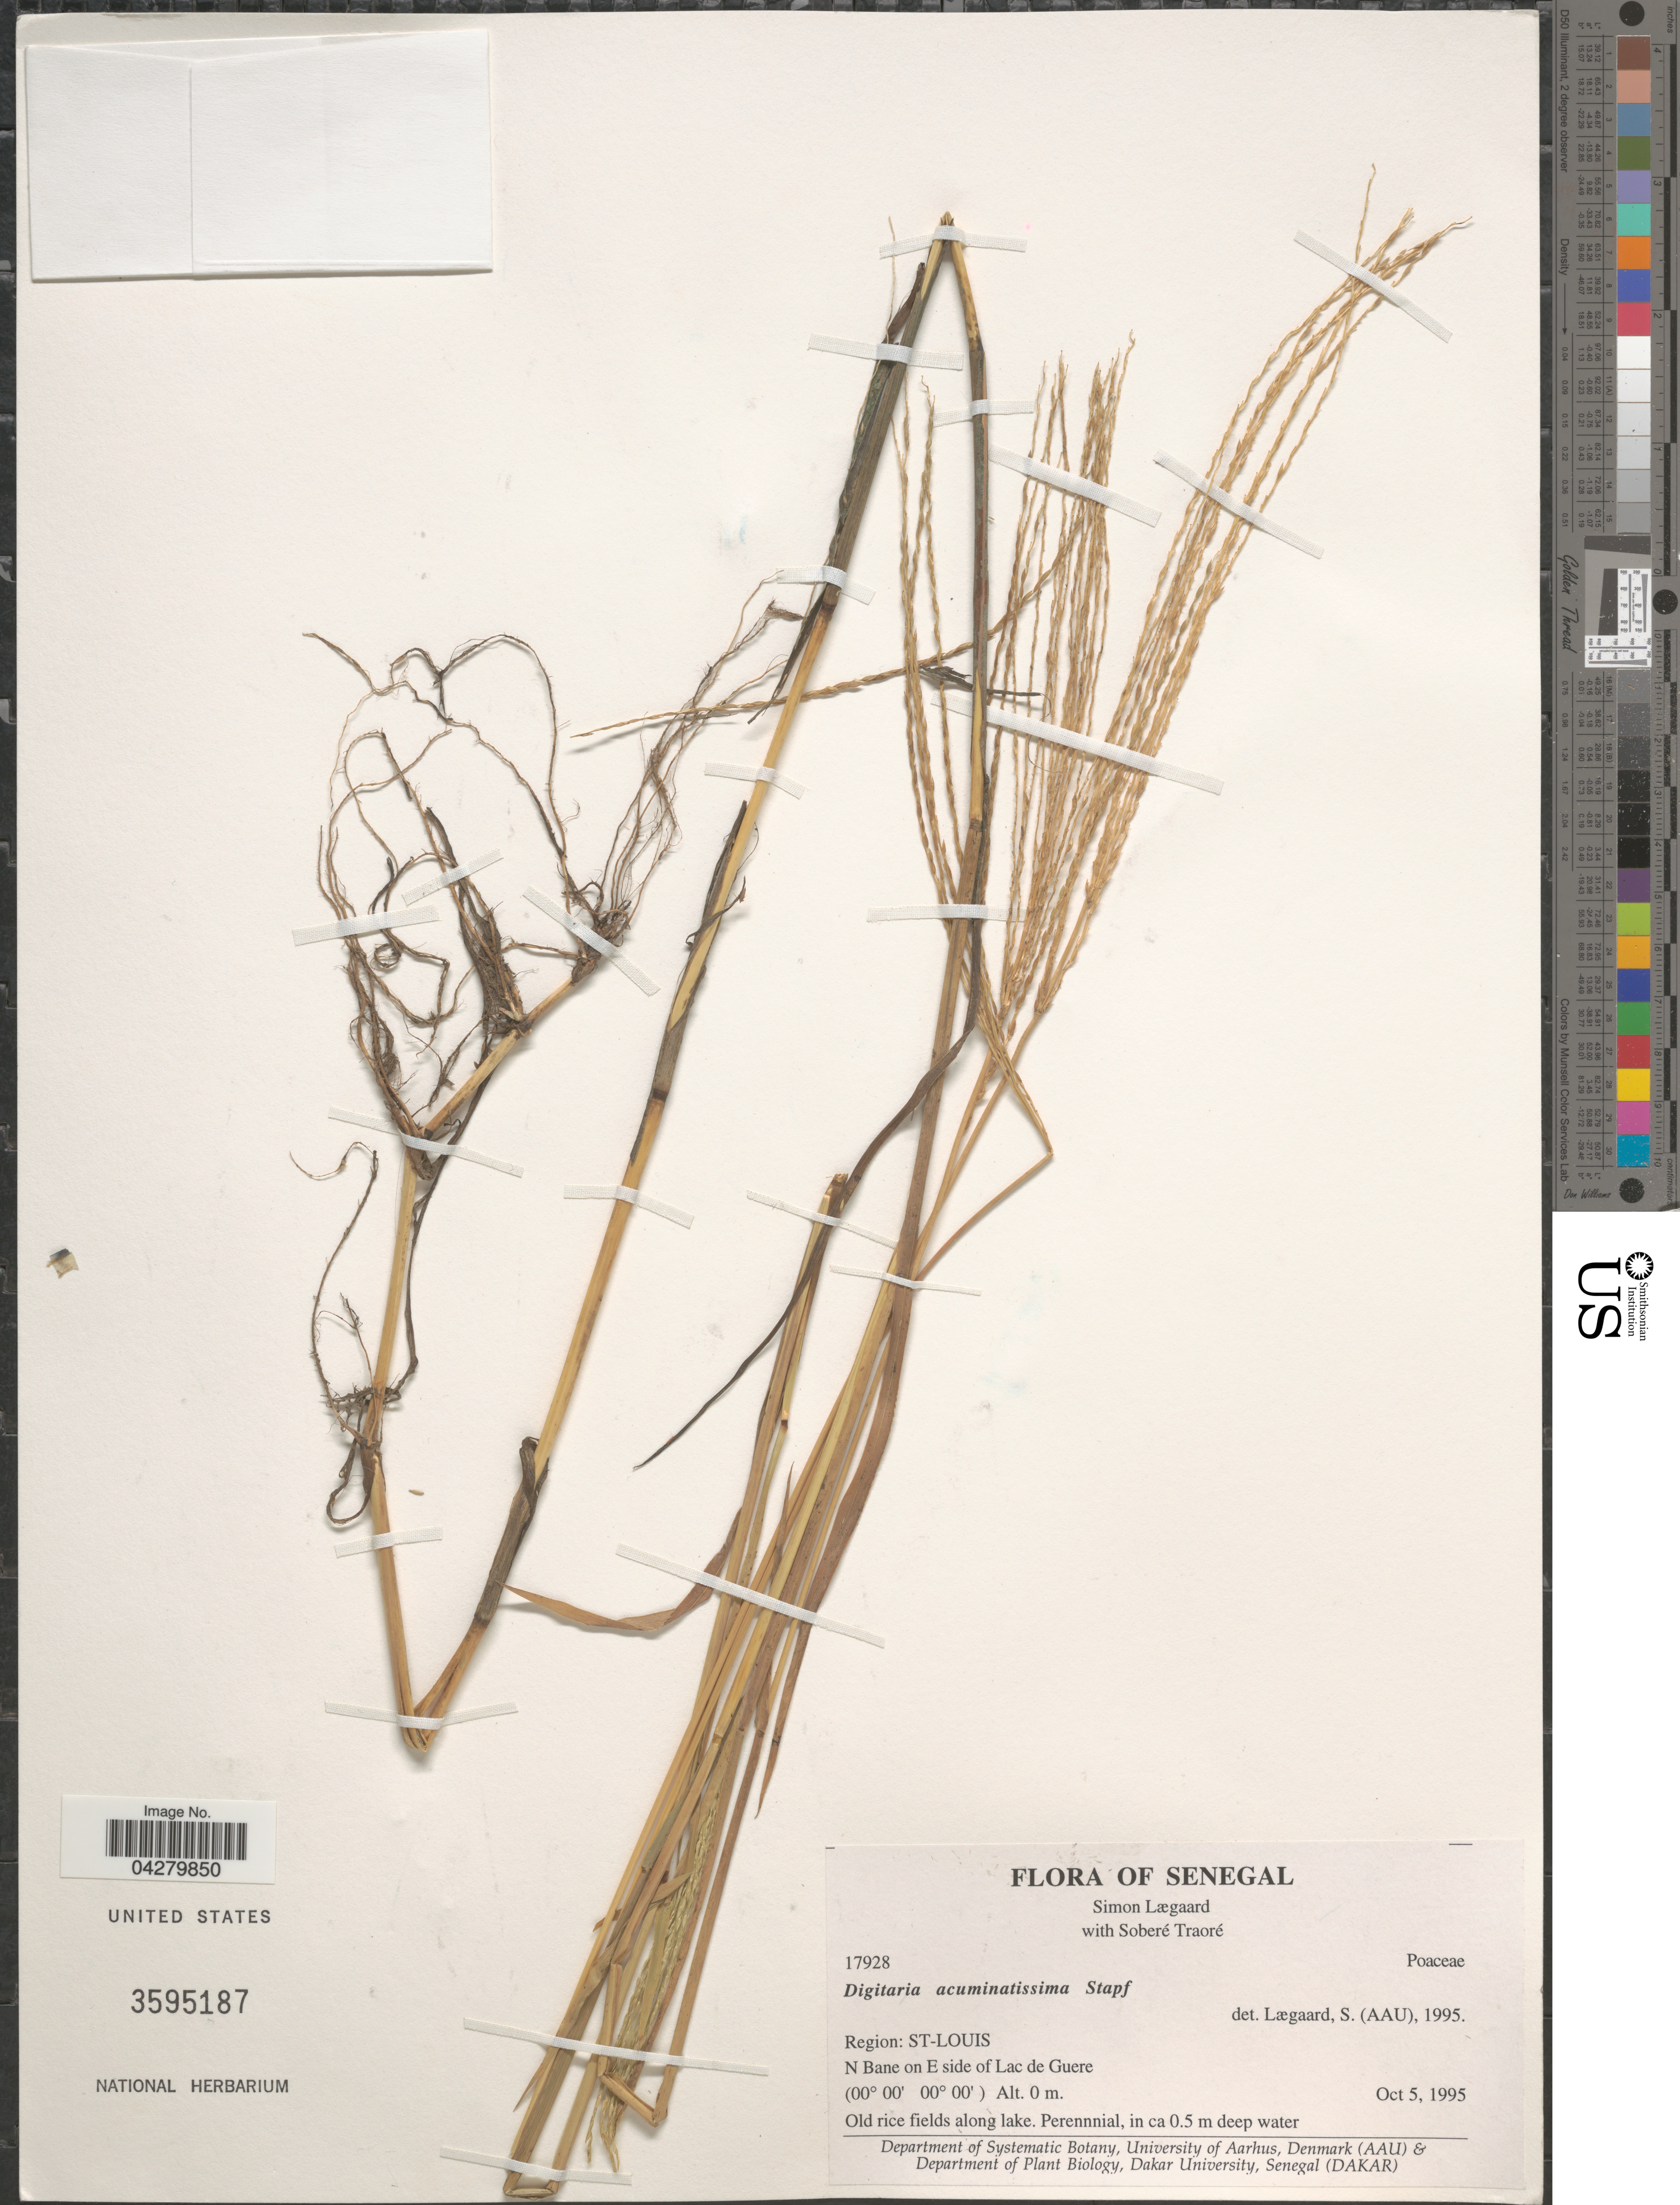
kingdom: Plantae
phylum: Tracheophyta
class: Liliopsida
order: Poales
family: Poaceae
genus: Digitaria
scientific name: Digitaria acuminatissima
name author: Stapf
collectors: S. Lægaard & S. Traore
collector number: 17928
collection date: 1995-10-05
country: Senegal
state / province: Saint-Louis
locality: Region: St-Louis. N Bane on E side of Lac de Guere.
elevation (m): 0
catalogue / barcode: US 3595187